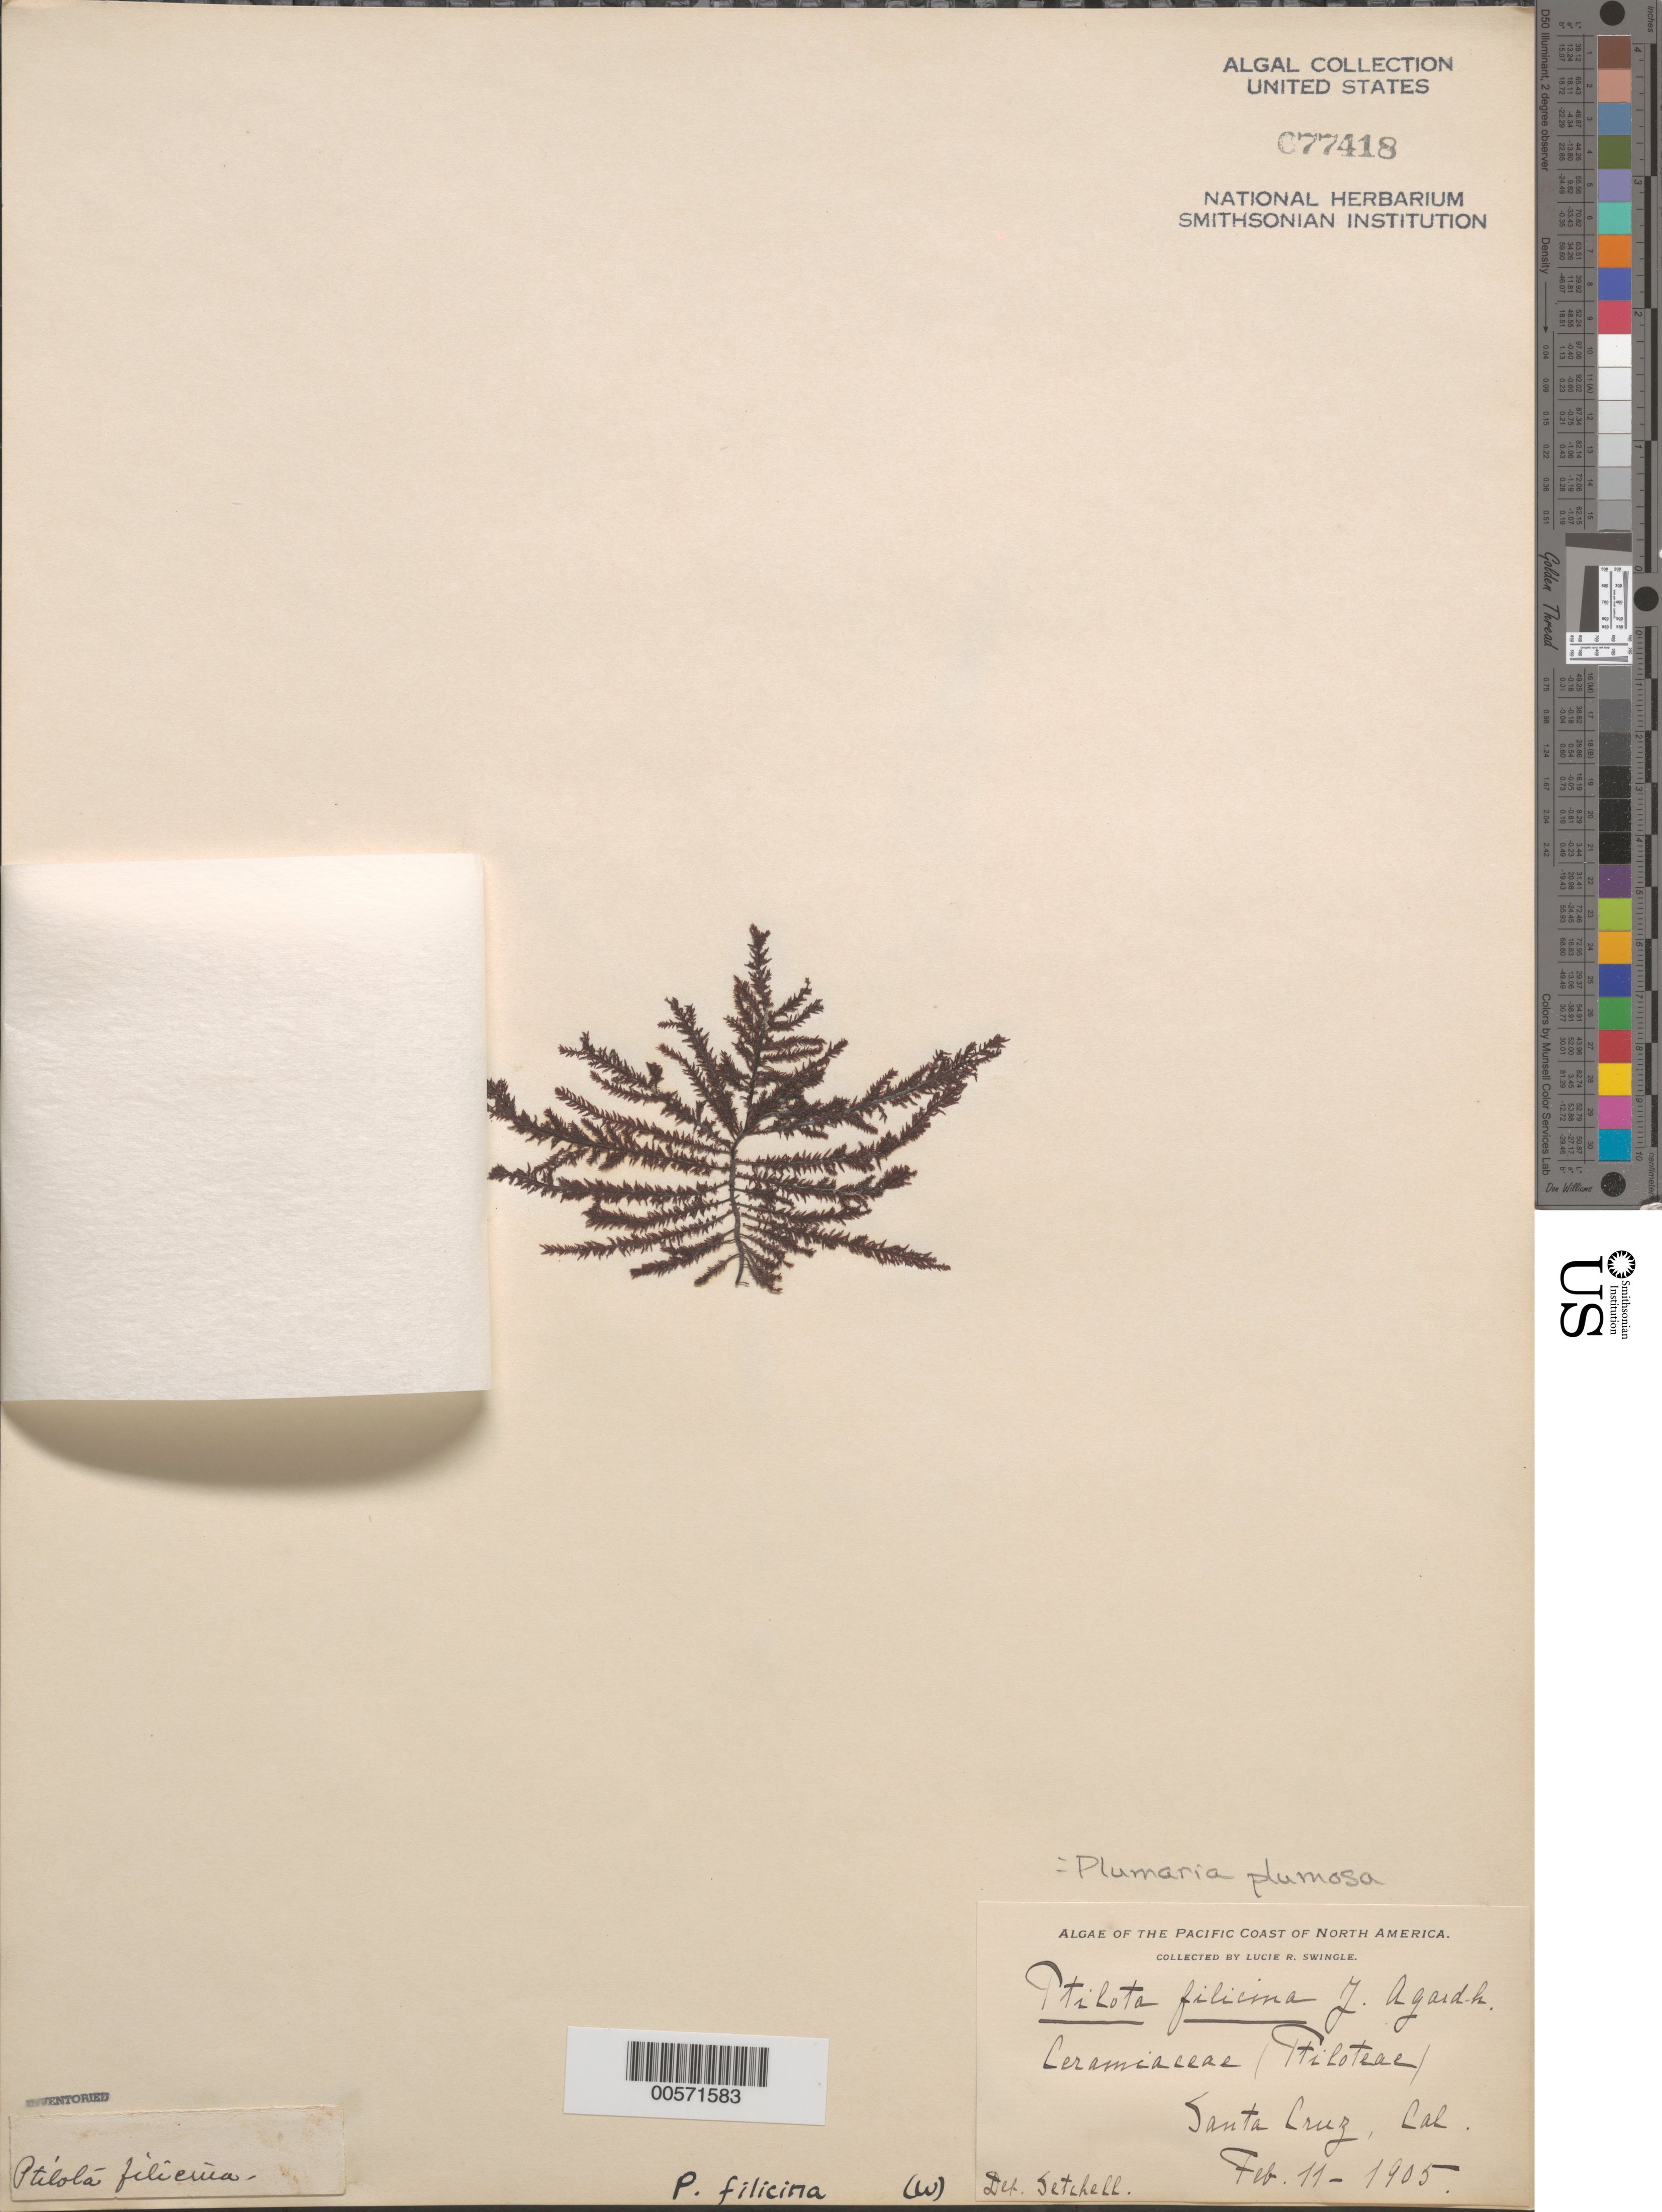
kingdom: Plantae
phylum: Rhodophyta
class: Florideophyceae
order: Ceramiales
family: Wrangeliaceae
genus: Plumaria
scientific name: Plumaria plumosa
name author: (Hudson) Kuntze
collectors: L. Swingle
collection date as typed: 11 Feb 1905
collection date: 1905-02-11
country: United States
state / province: California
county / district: Santa Cruz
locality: Santa Cruz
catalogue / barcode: US 77418